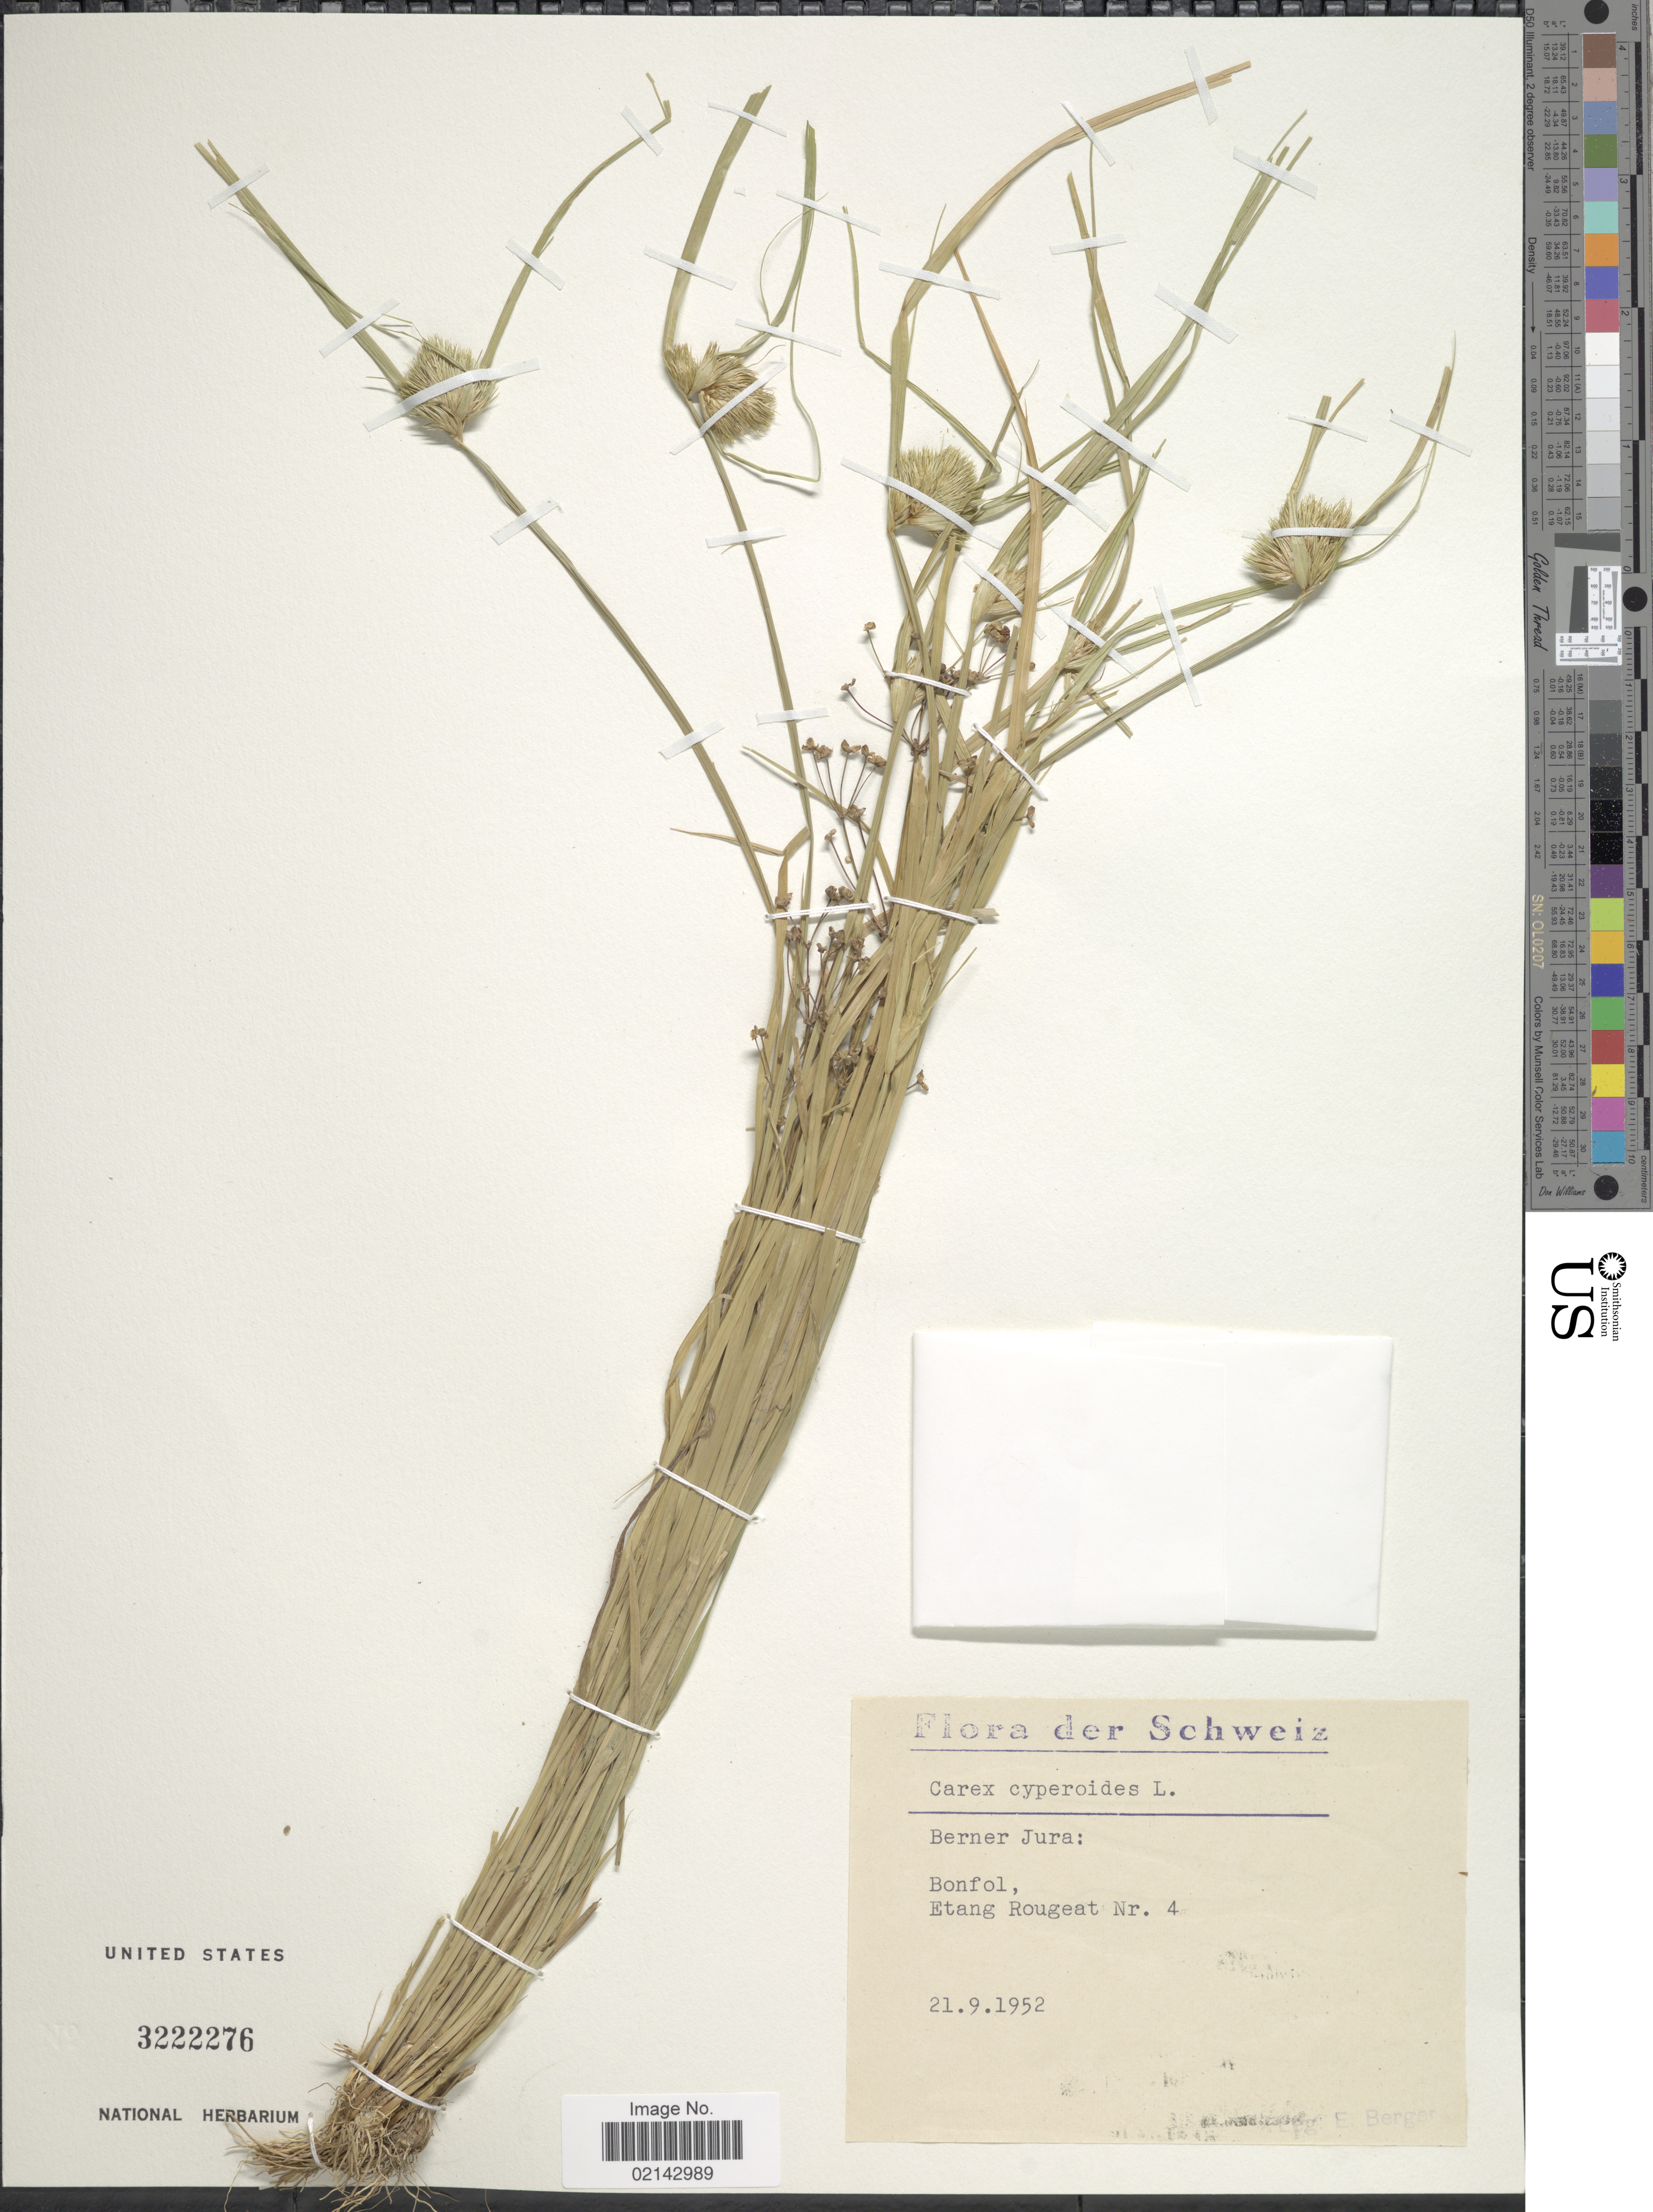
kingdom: Plantae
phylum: Tracheophyta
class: Liliopsida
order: Poales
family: Cyperaceae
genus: Carex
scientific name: Carex bohemica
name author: Schreb.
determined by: Strong, Mark T., (BOT), Smithsonian Institution - National Museum of Natural History (UNITED STATES)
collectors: E. Berger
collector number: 4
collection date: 1952-09-21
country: Switzerland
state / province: Jura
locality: Schweiz, Berner Jura: Bonfol. Etang Rougeat [unsure placement]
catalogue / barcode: US 3222276